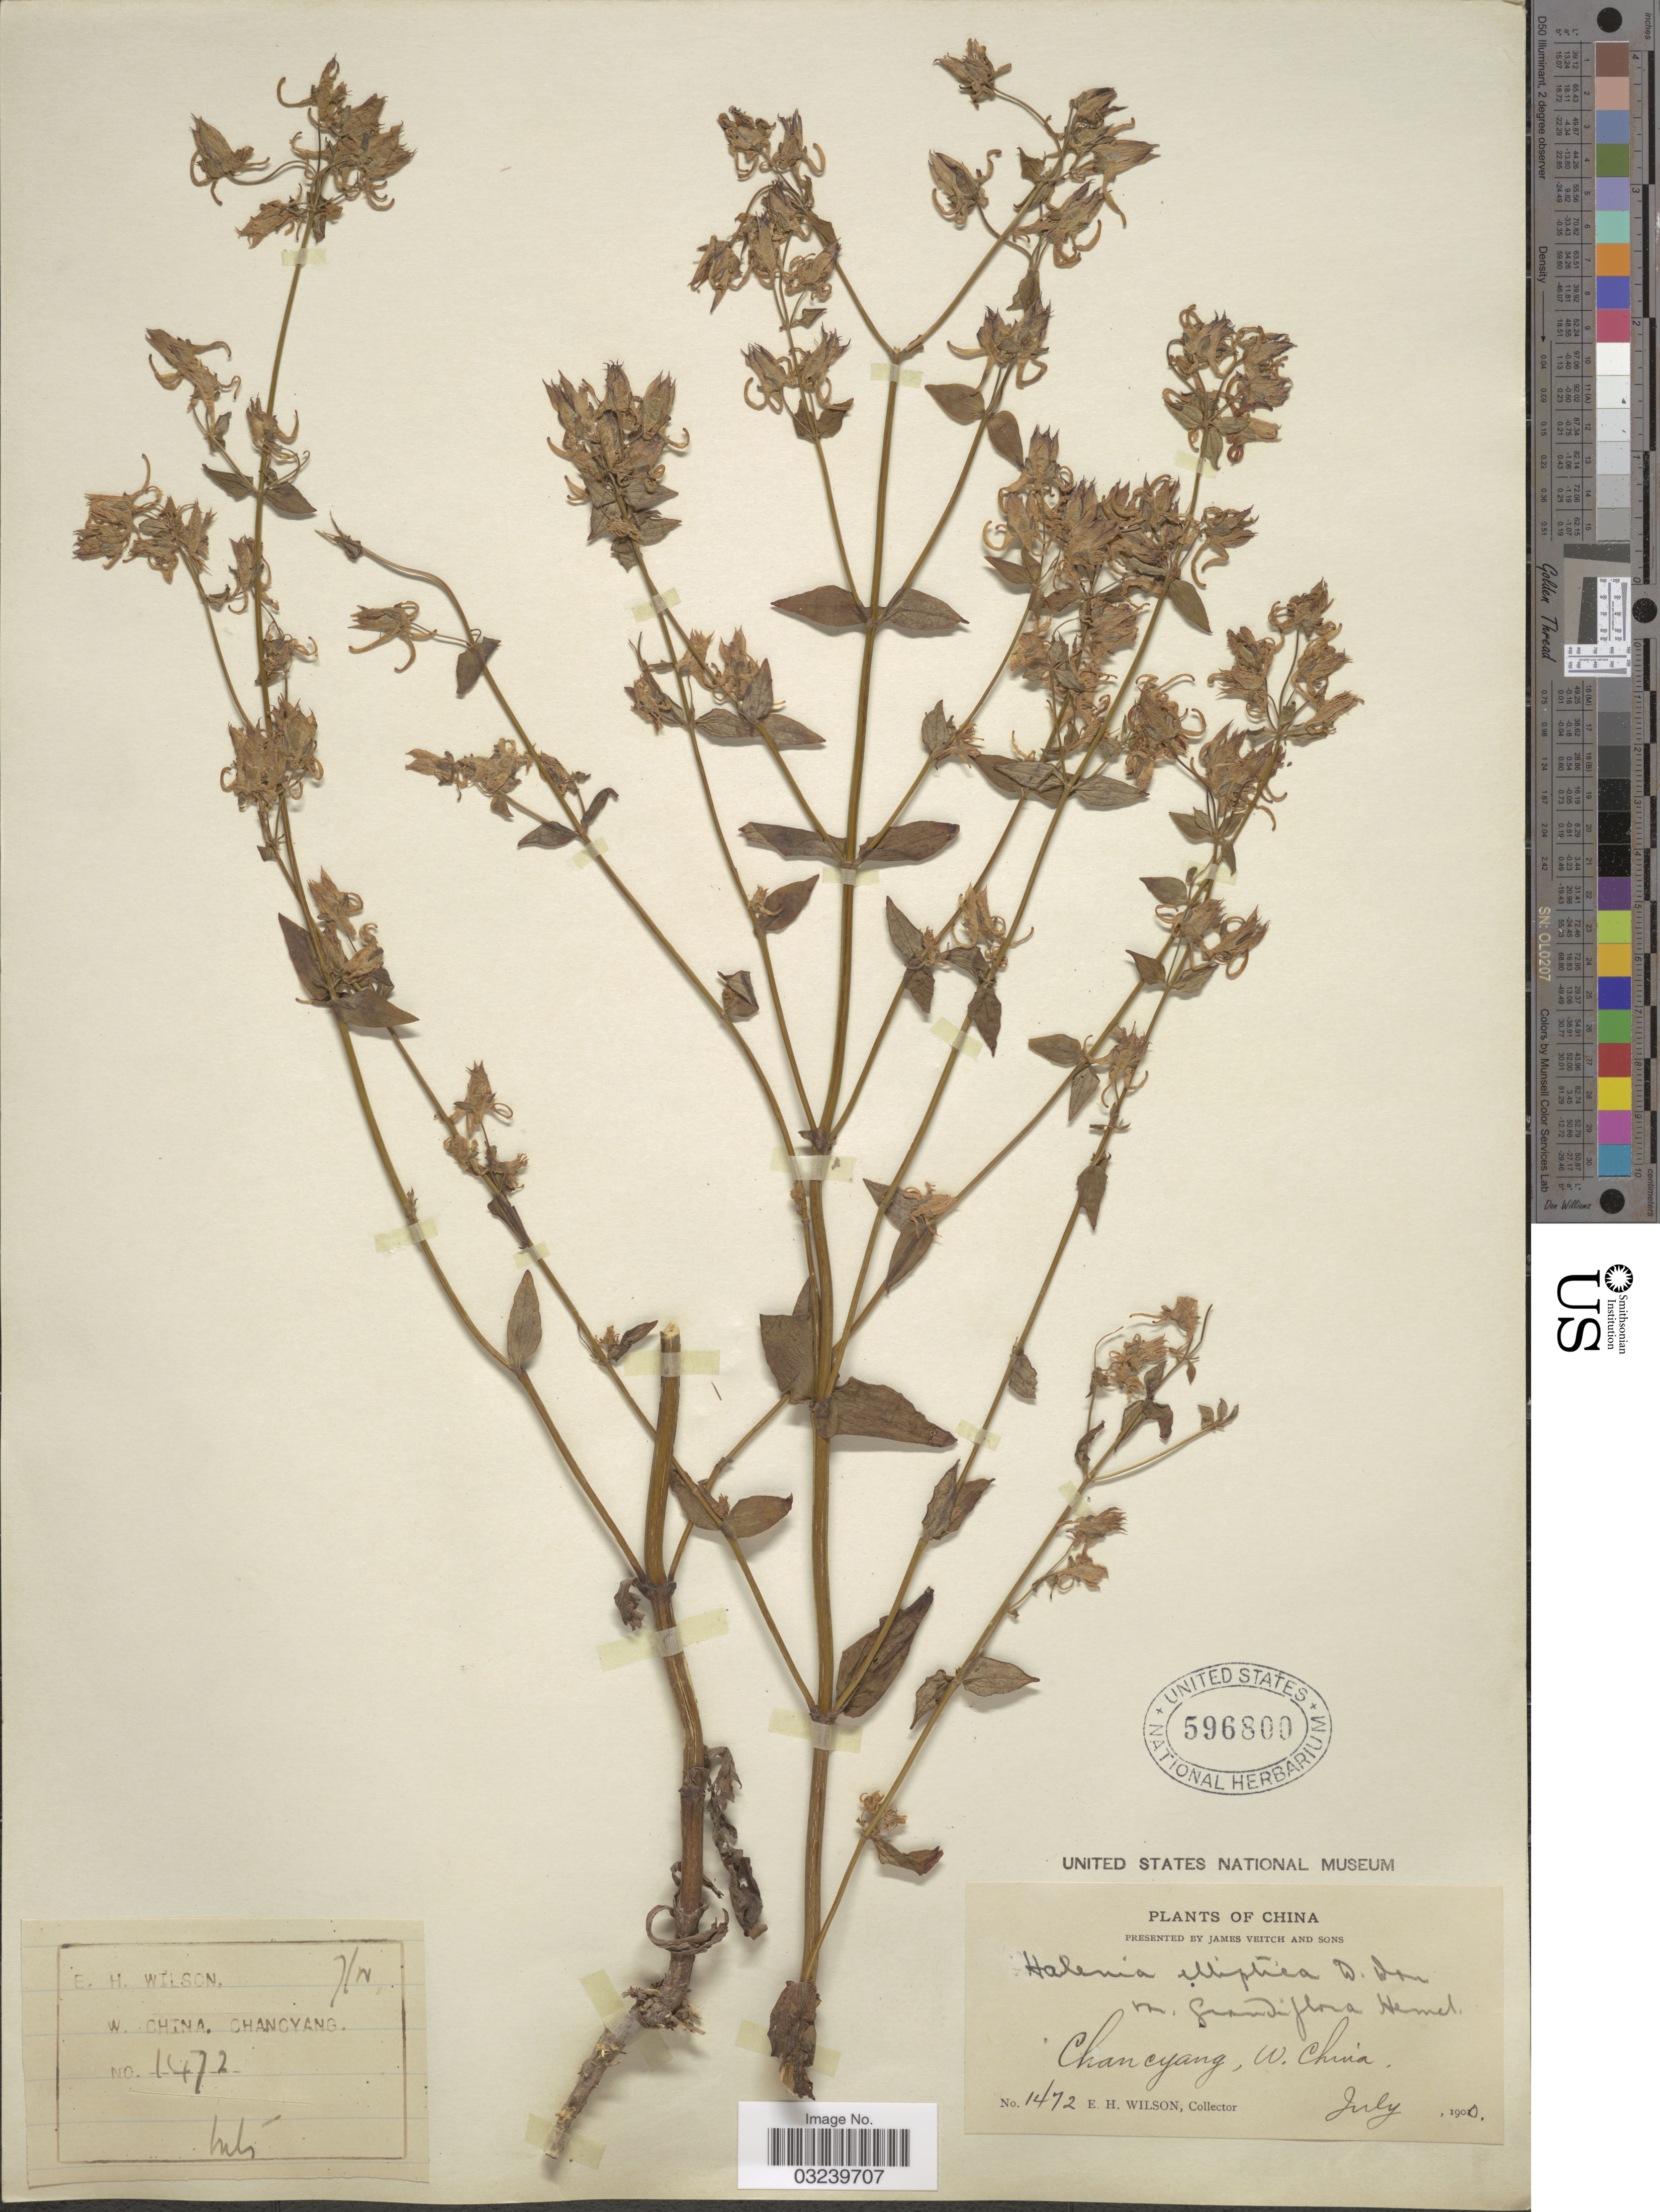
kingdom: Plantae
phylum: Tracheophyta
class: Magnoliopsida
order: Gentianales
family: Gentianaceae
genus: Halenia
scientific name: Halenia elliptica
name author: D. Don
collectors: E. Wilson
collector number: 1472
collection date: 1900-07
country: China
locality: W. China, Chancyang.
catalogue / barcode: US 596800